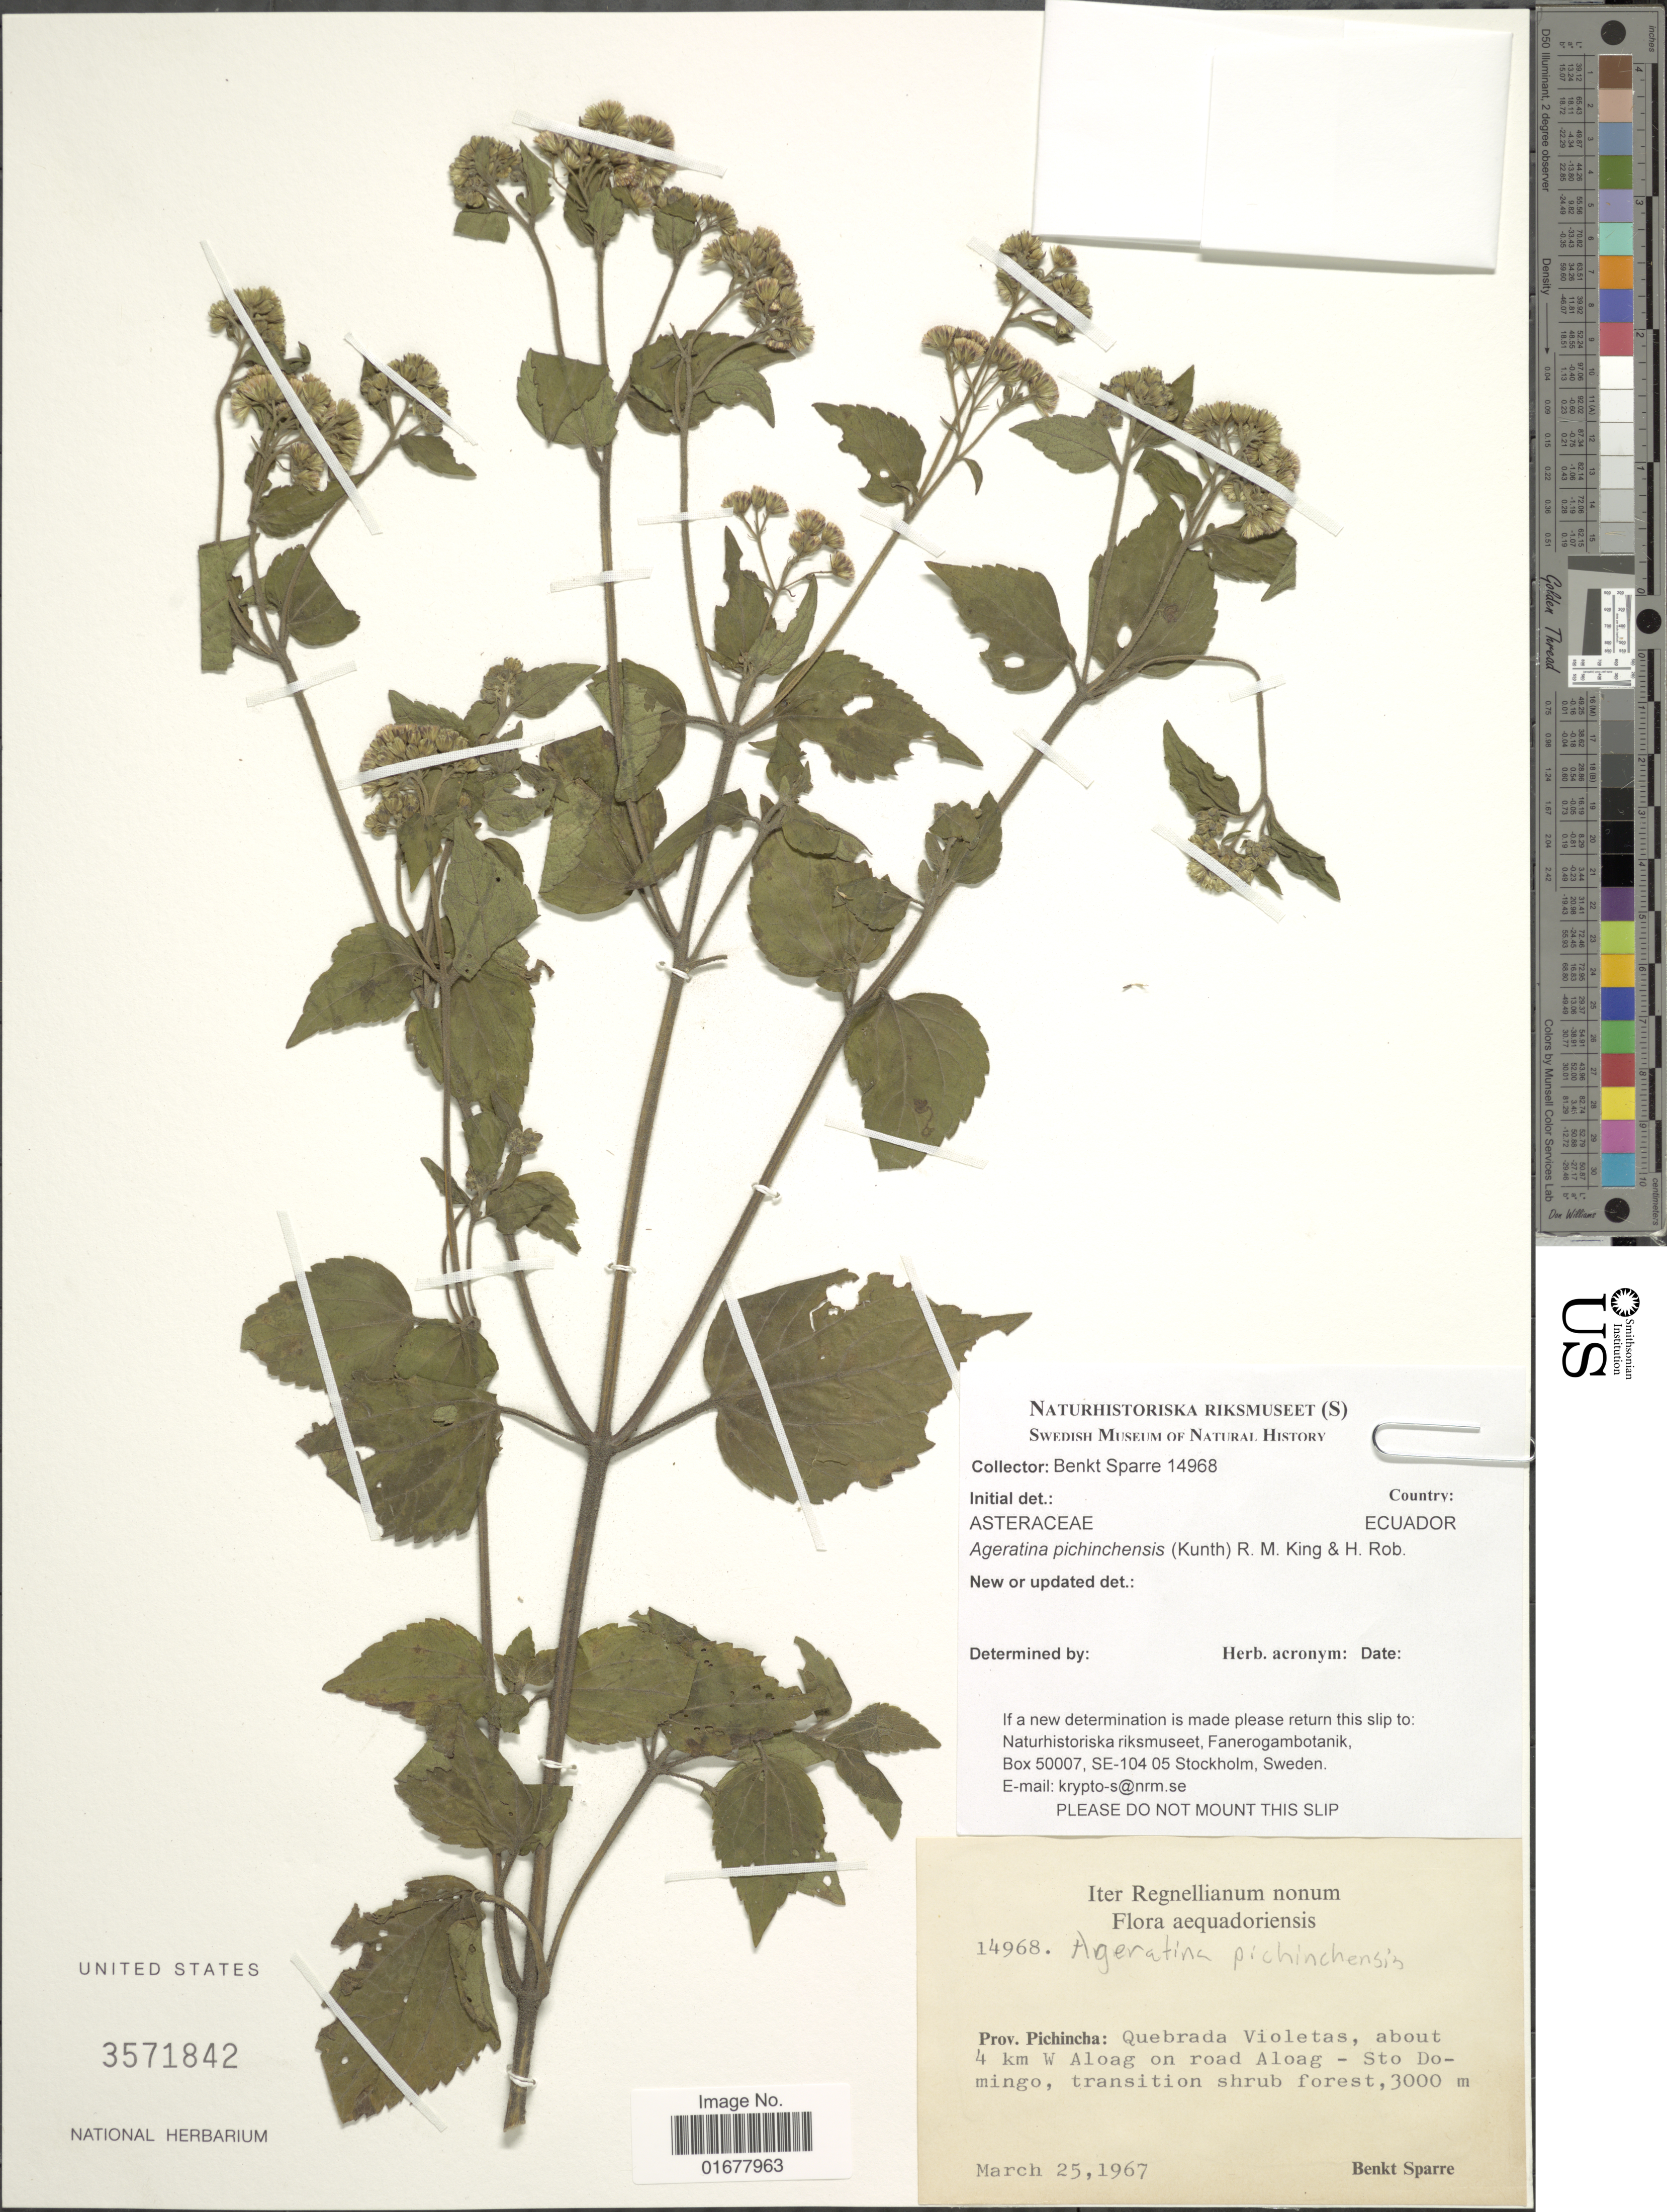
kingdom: Plantae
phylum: Tracheophyta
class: Magnoliopsida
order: Asterales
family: Asteraceae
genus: Ageratina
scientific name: Ageratina pichinchensis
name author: (Kunth) R.M. King & H. Rob.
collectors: B. Sparre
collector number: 14968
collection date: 1967-03-25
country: Ecuador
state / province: Pichincha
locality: Prov. Pichincha: Quebrada Violetas, about 4 km W along on road Aloag - Sto Domingo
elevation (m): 3000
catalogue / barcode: US 3571842